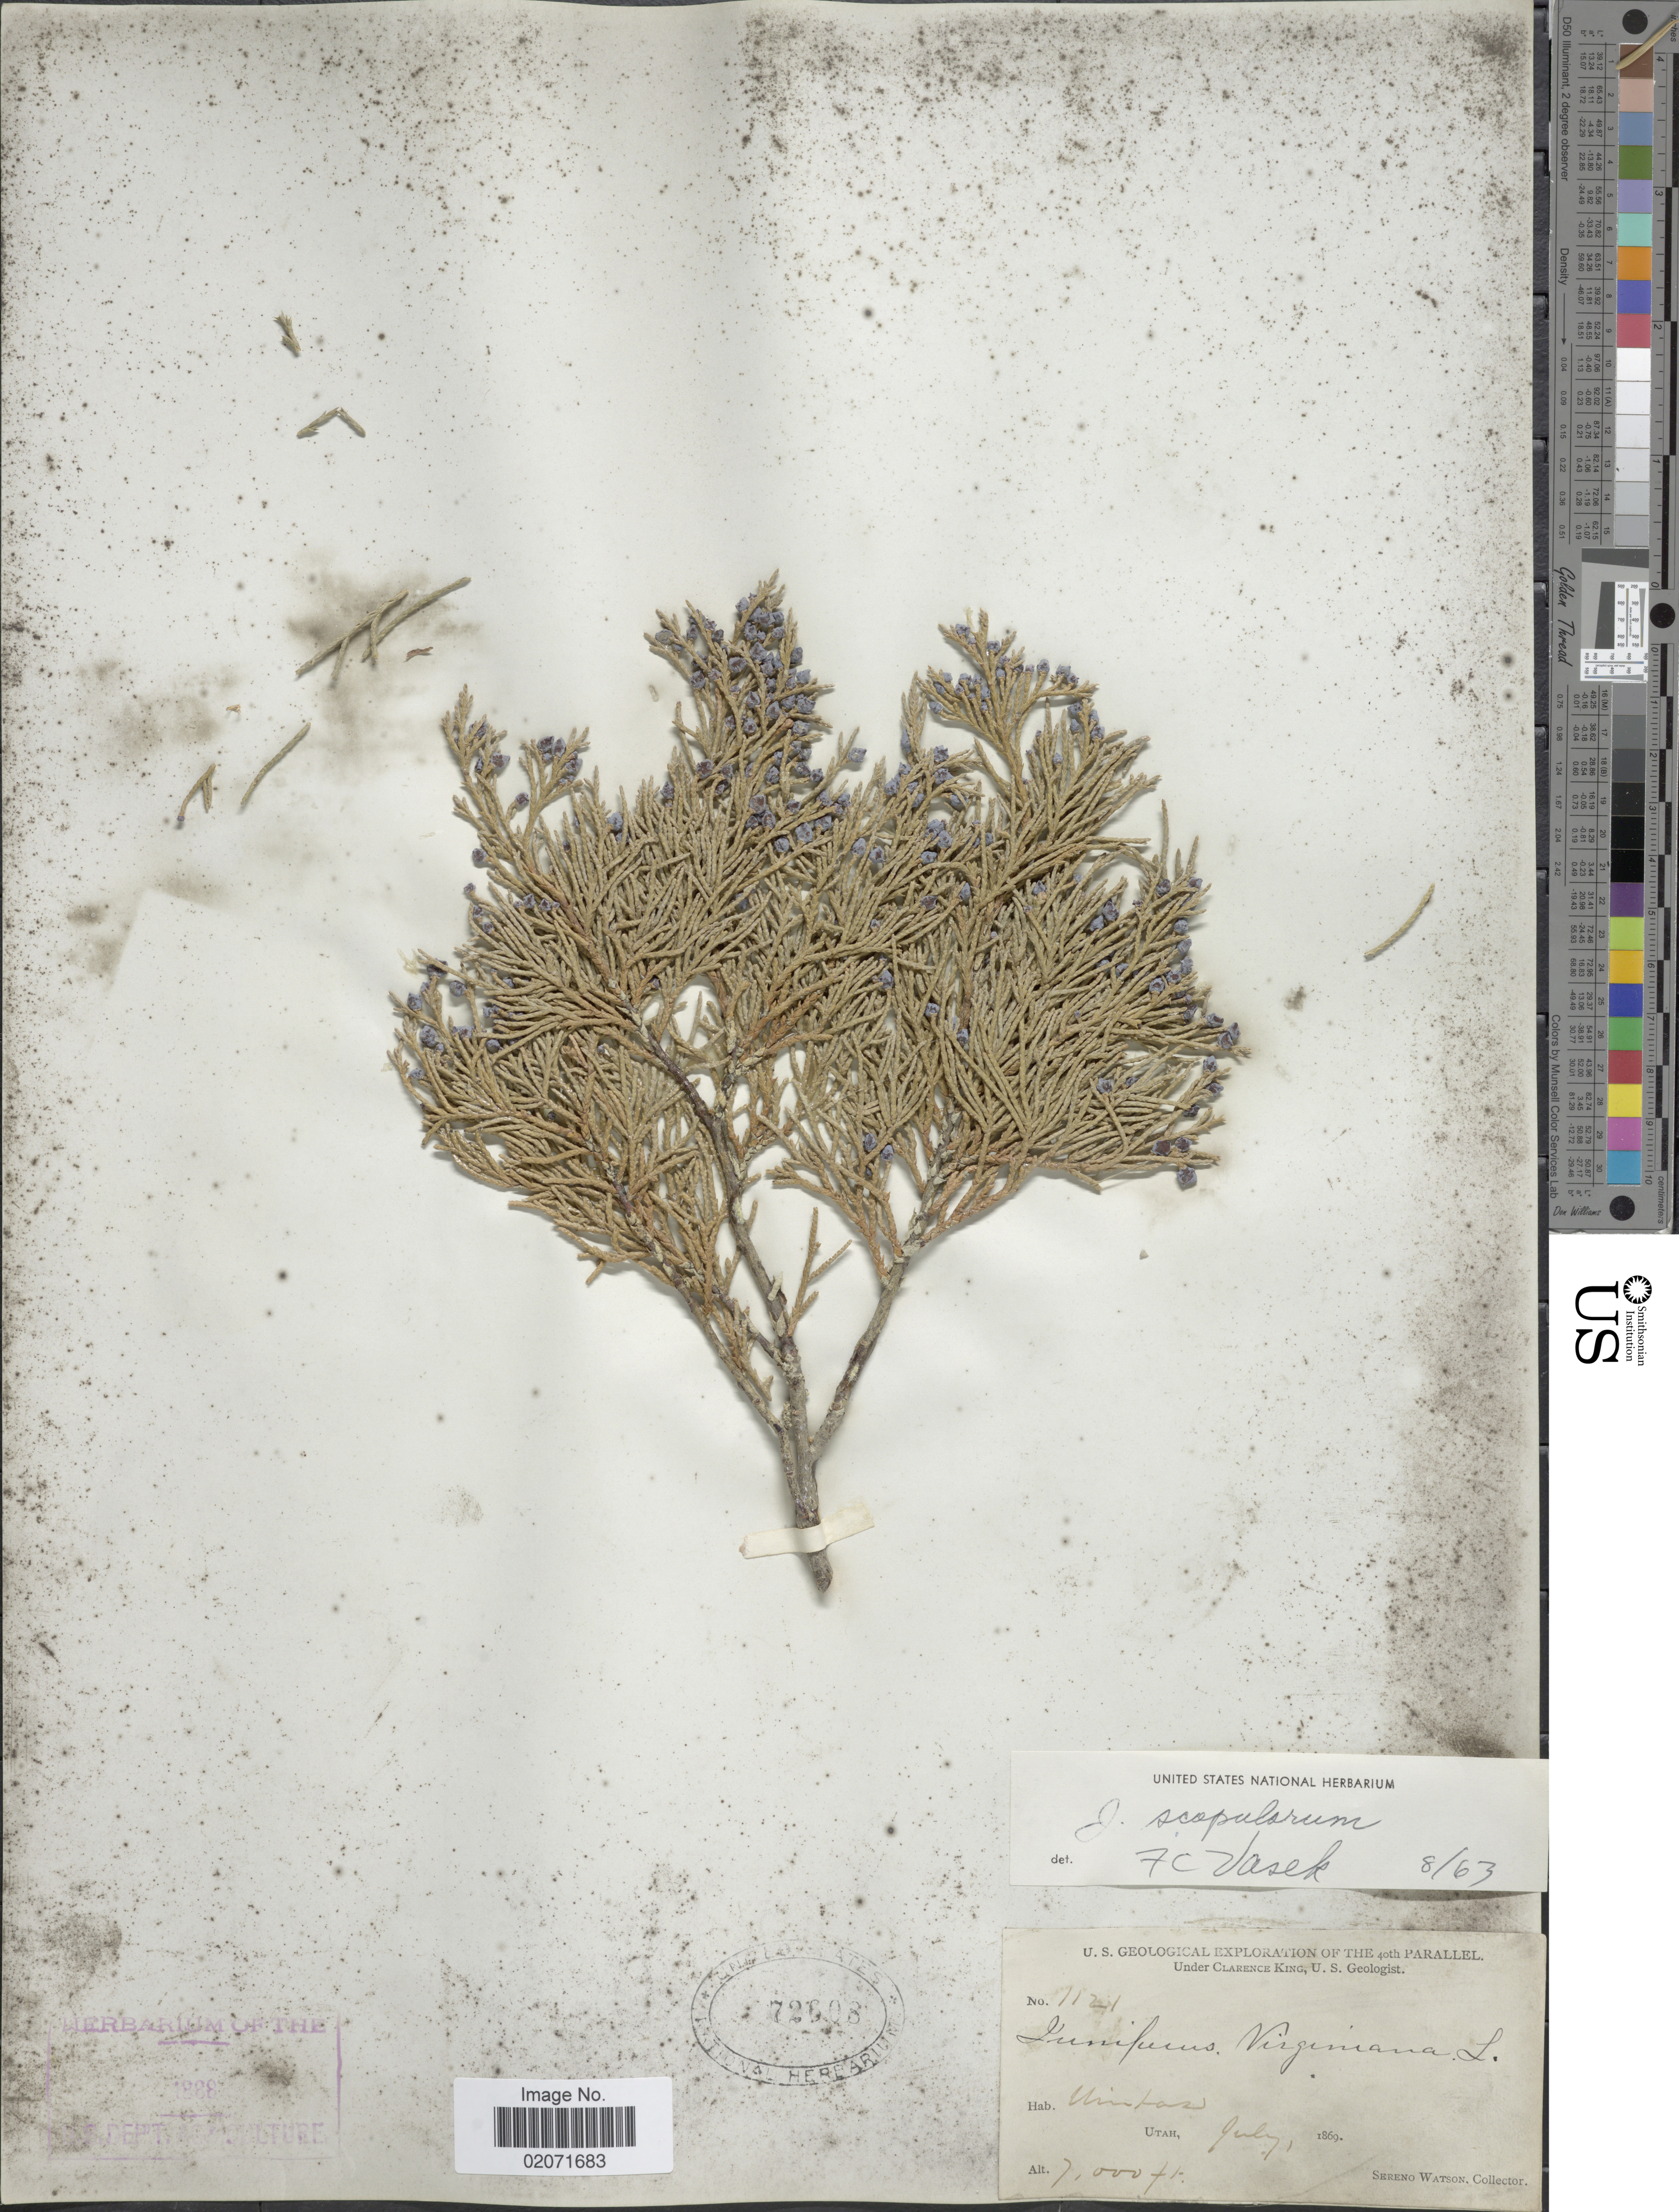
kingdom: Plantae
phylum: Tracheophyta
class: Pinopsida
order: Pinales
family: Cupressaceae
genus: Juniperus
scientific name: Juniperus scopulorum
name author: Sarg.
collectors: S. Watson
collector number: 1121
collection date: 1869-07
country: United States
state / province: Utah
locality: Uintas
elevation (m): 2134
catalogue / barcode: US 72608